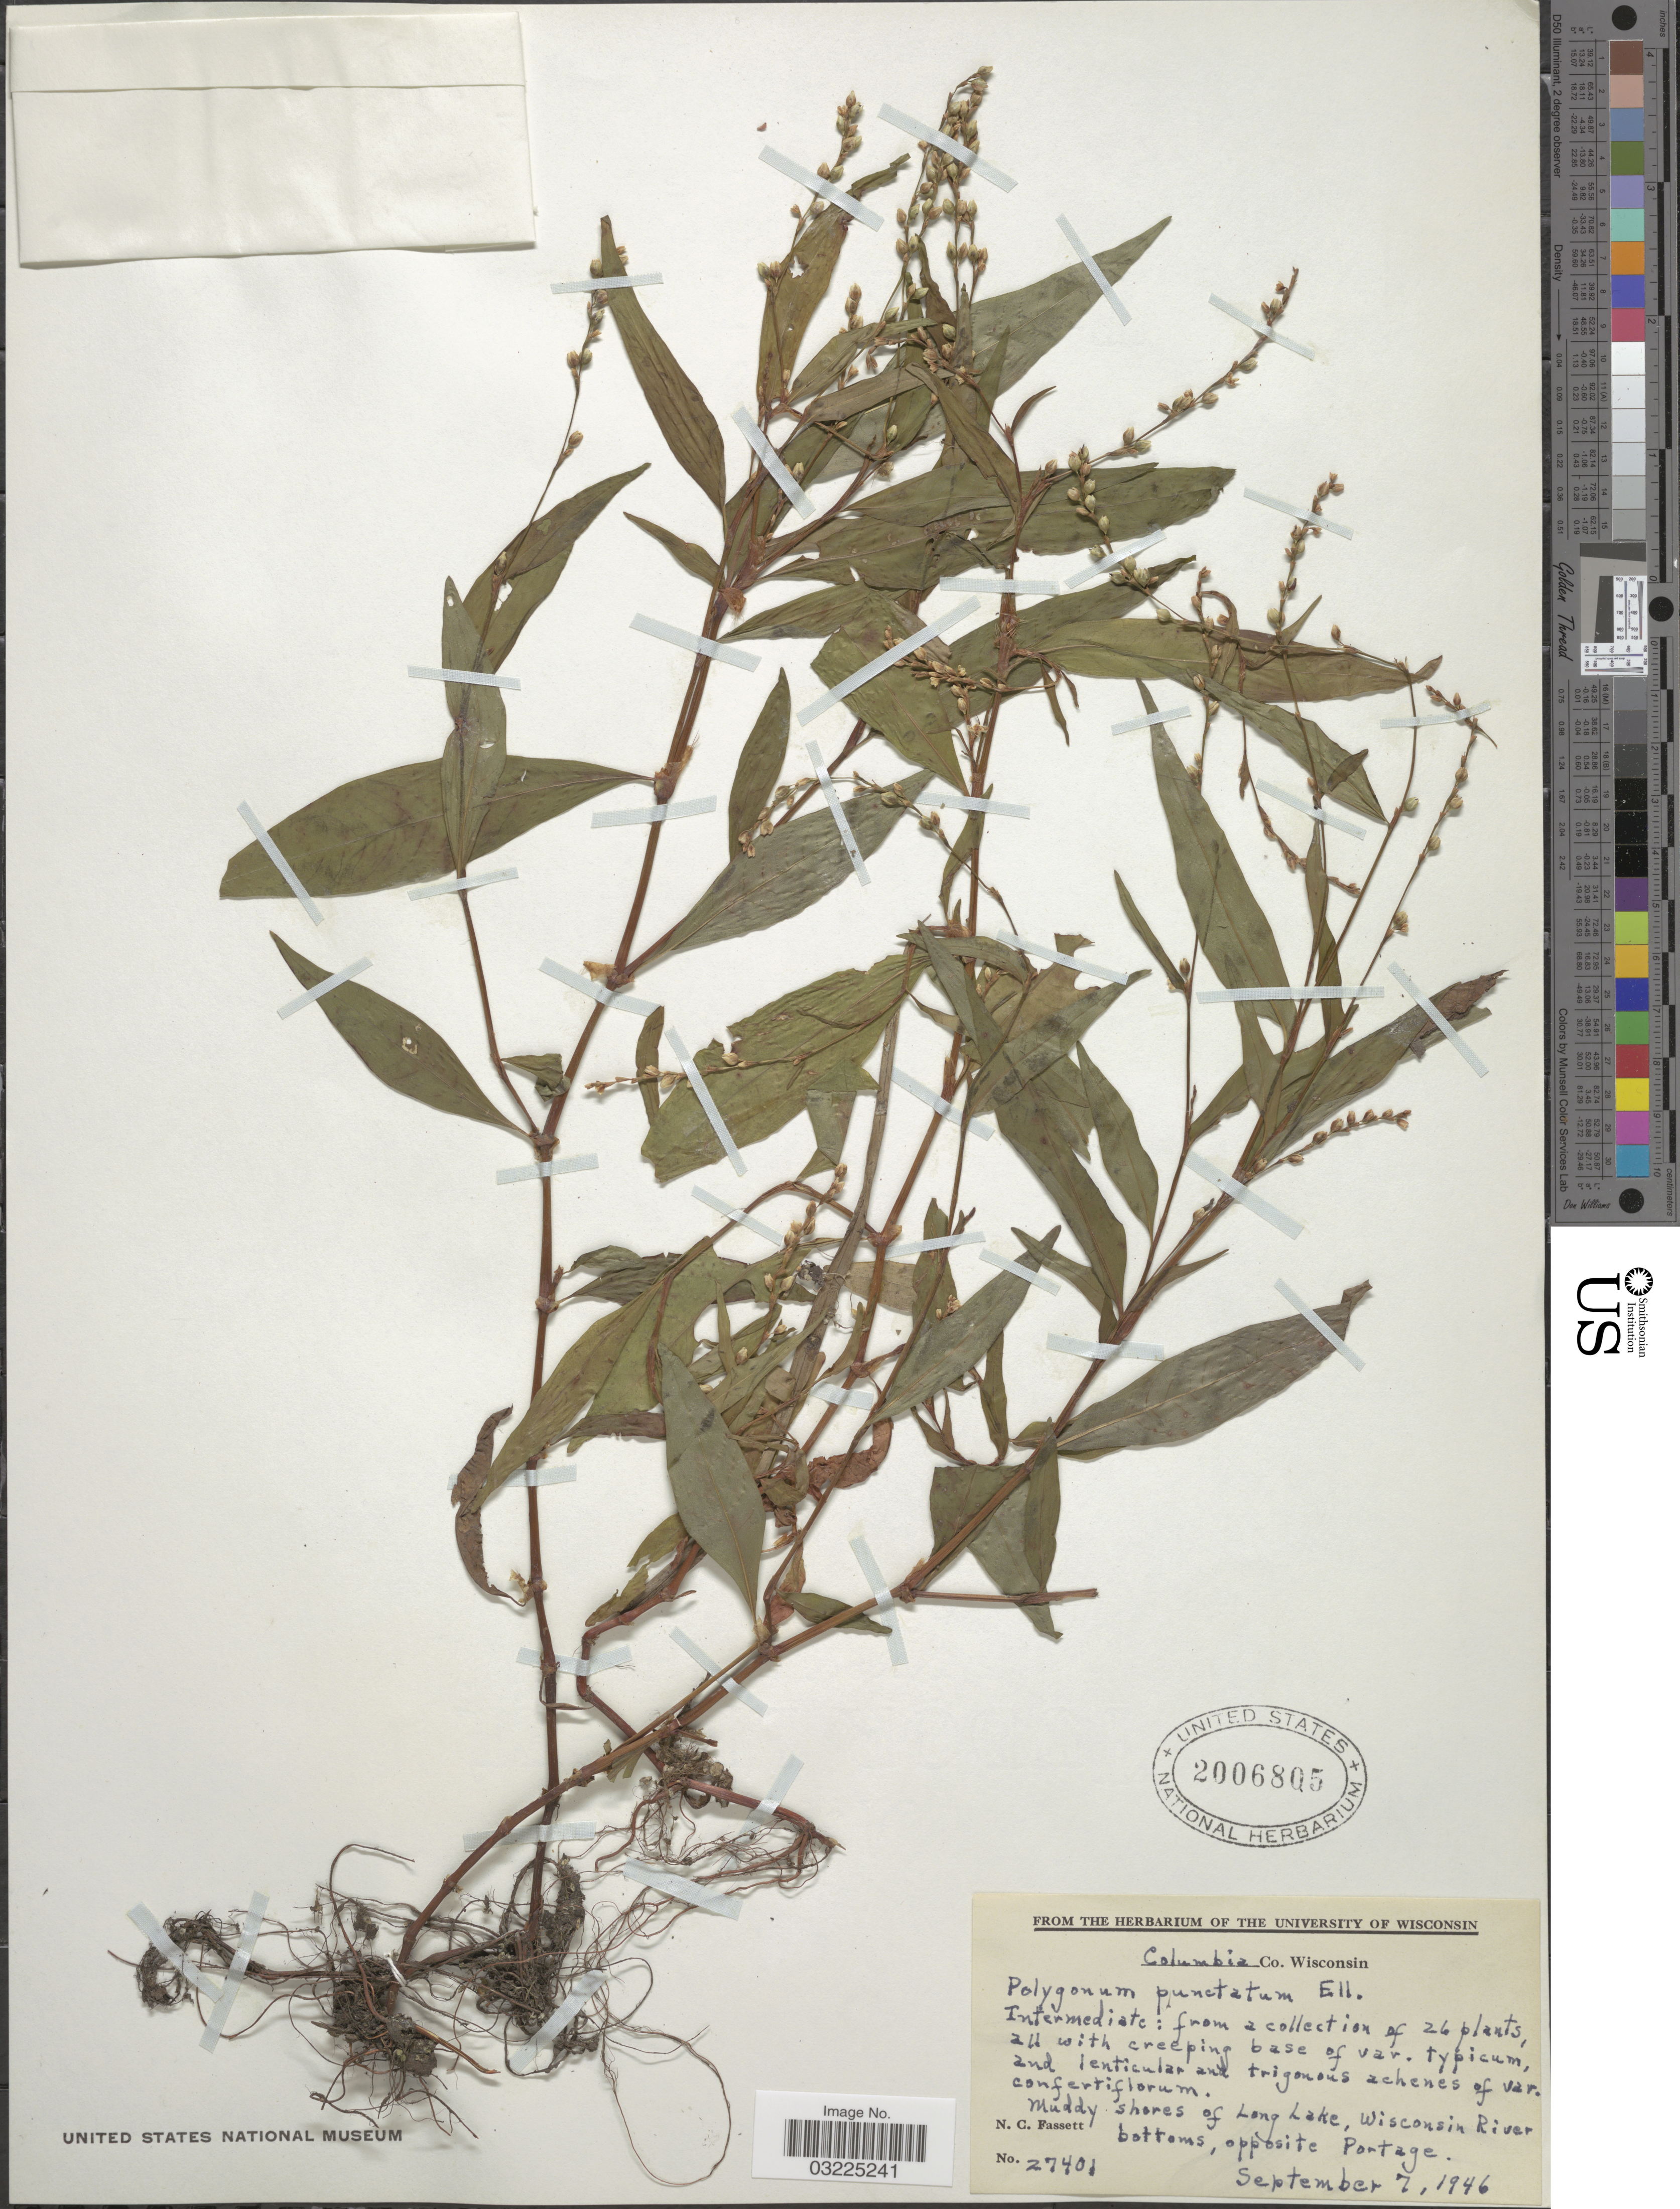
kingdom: Plantae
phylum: Tracheophyta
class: Magnoliopsida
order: Caryophyllales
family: Polygonaceae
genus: Persicaria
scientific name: Persicaria punctata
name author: (Elliott) Small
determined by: Atha, D. E.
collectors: N. C. Fassett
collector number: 27401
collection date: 1946-09-07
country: United States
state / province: Wisconsin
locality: Columbia Co. Muddy shores of Long Lake, Wisconsin River bottoms, opposite Portage.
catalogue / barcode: US 2006805